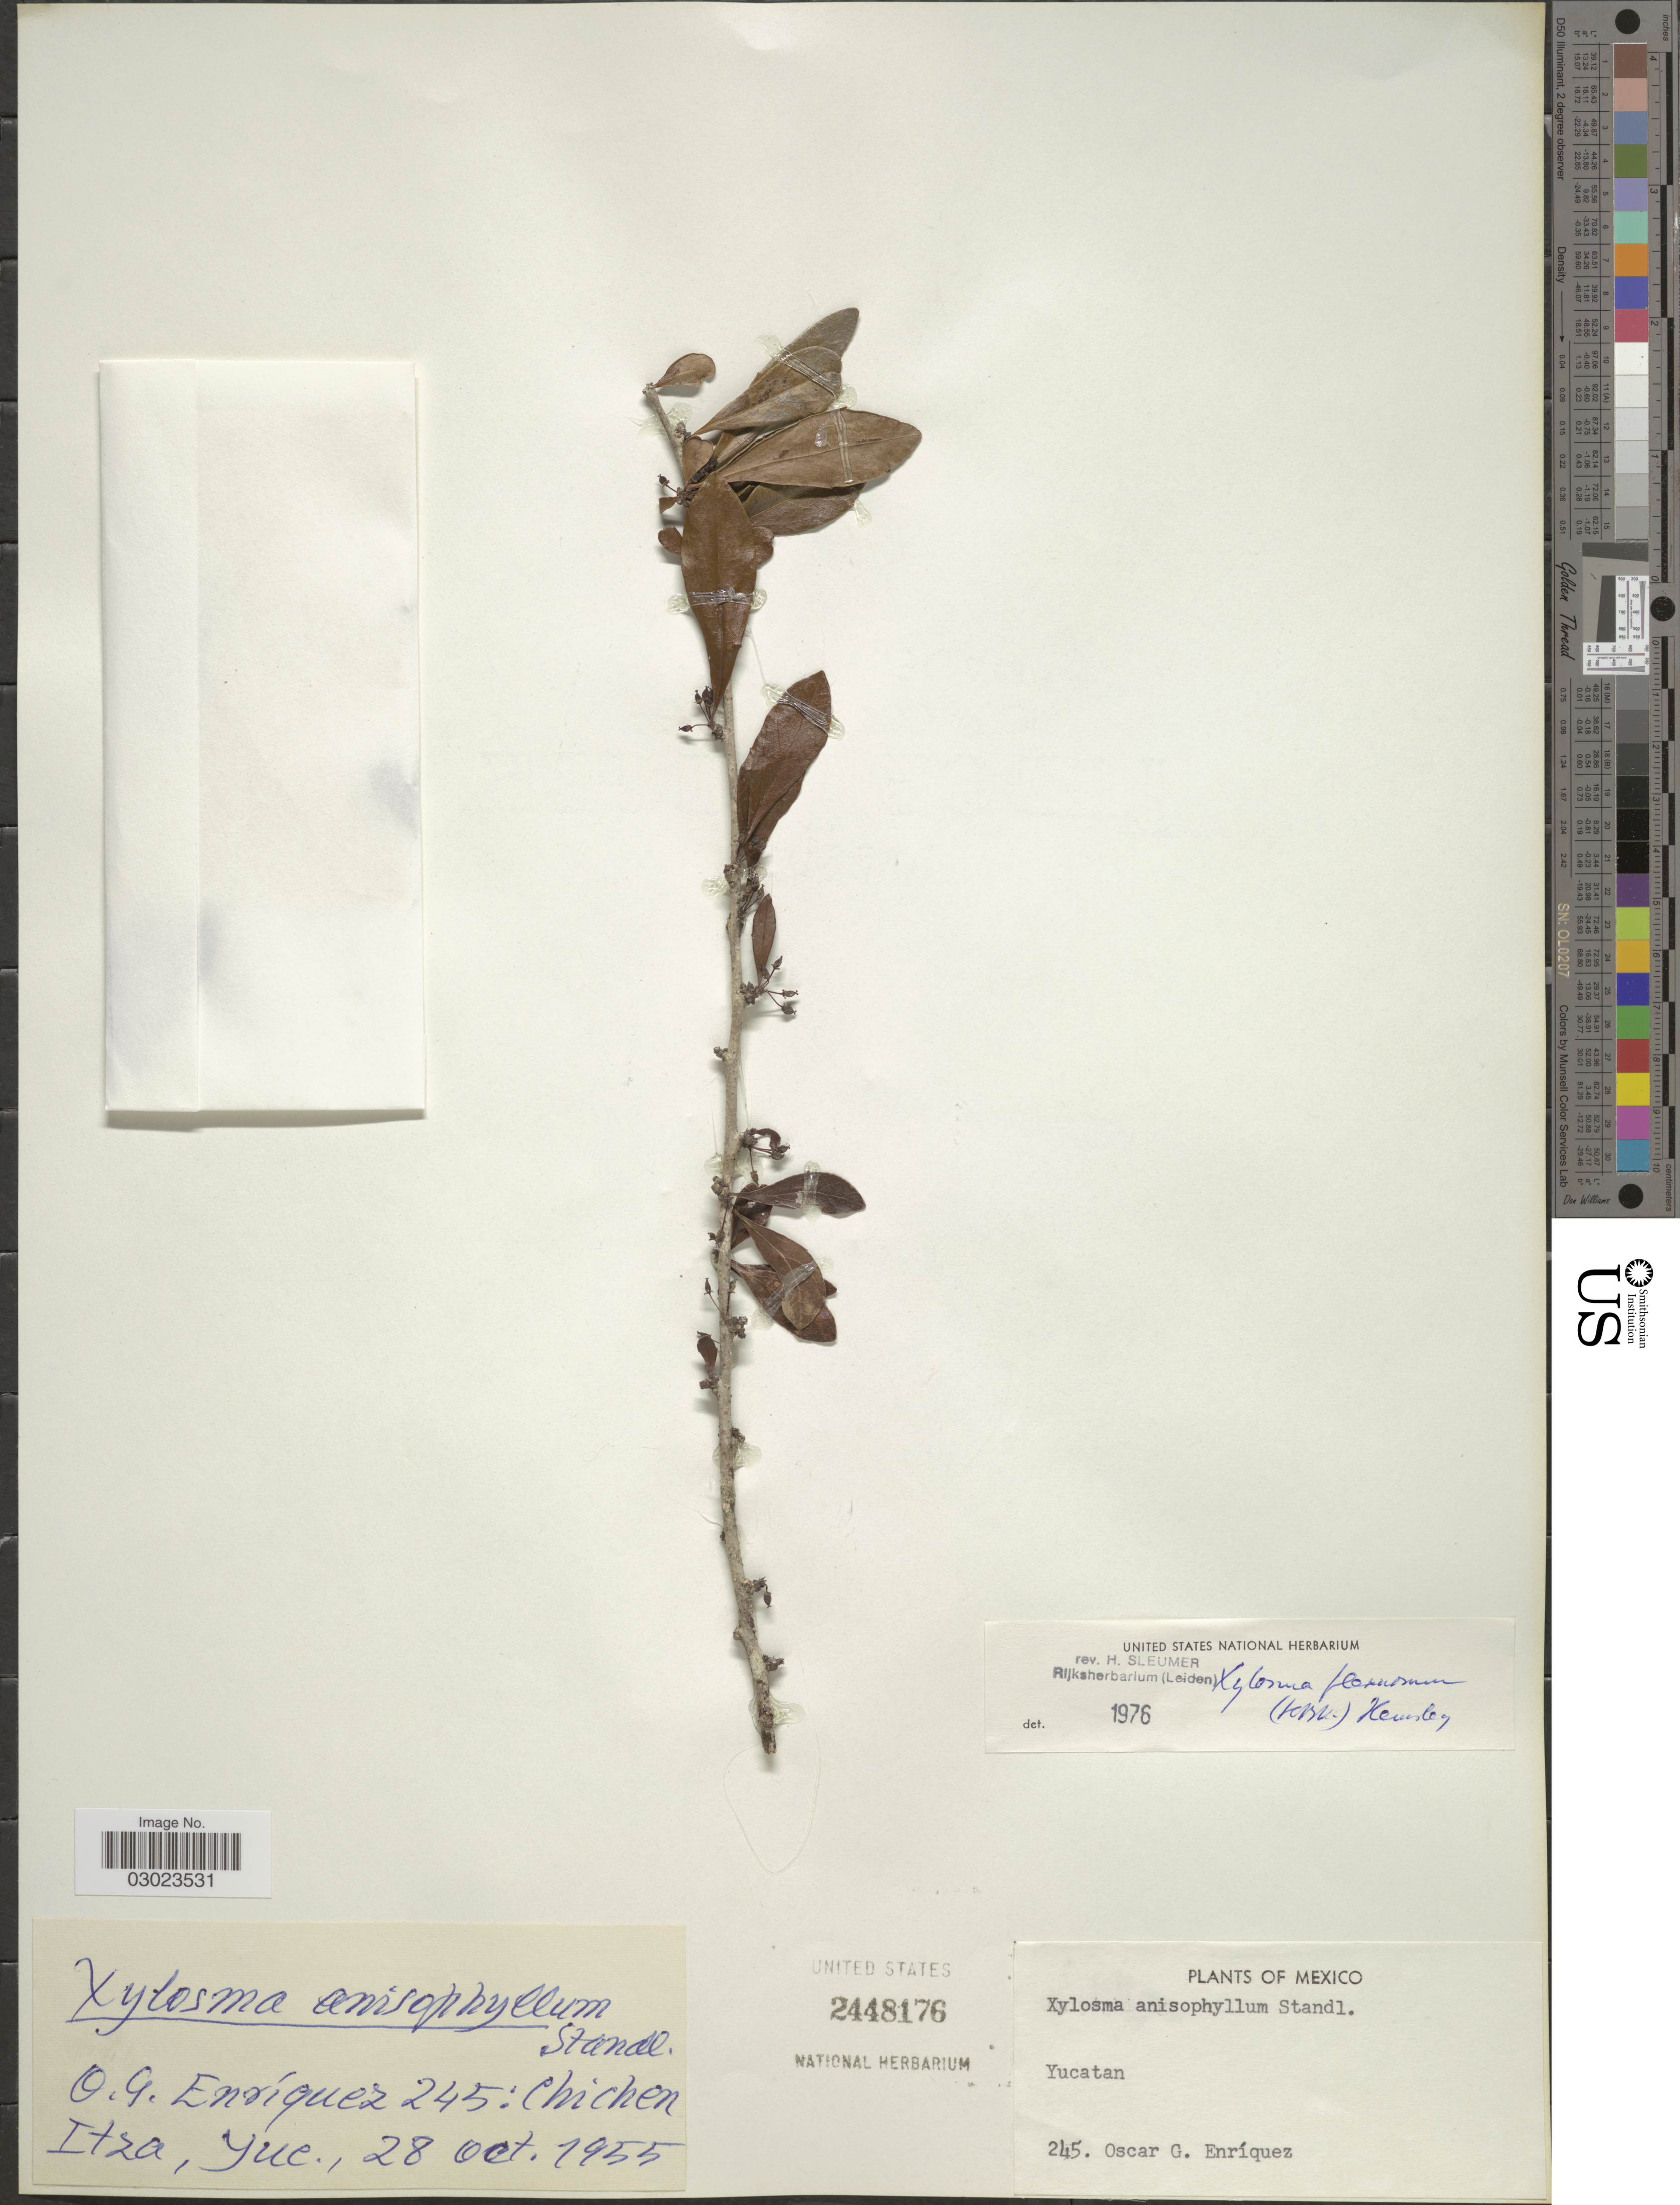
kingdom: Plantae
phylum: Tracheophyta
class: Magnoliopsida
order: Malpighiales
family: Salicaceae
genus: Xylosma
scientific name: Xylosma flexuosa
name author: (Kunth) Hemsl.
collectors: O. Enriquez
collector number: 245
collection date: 1955-10-28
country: Mexico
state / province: Yucatán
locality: Chichen Itza, Yuc.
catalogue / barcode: US 2448176